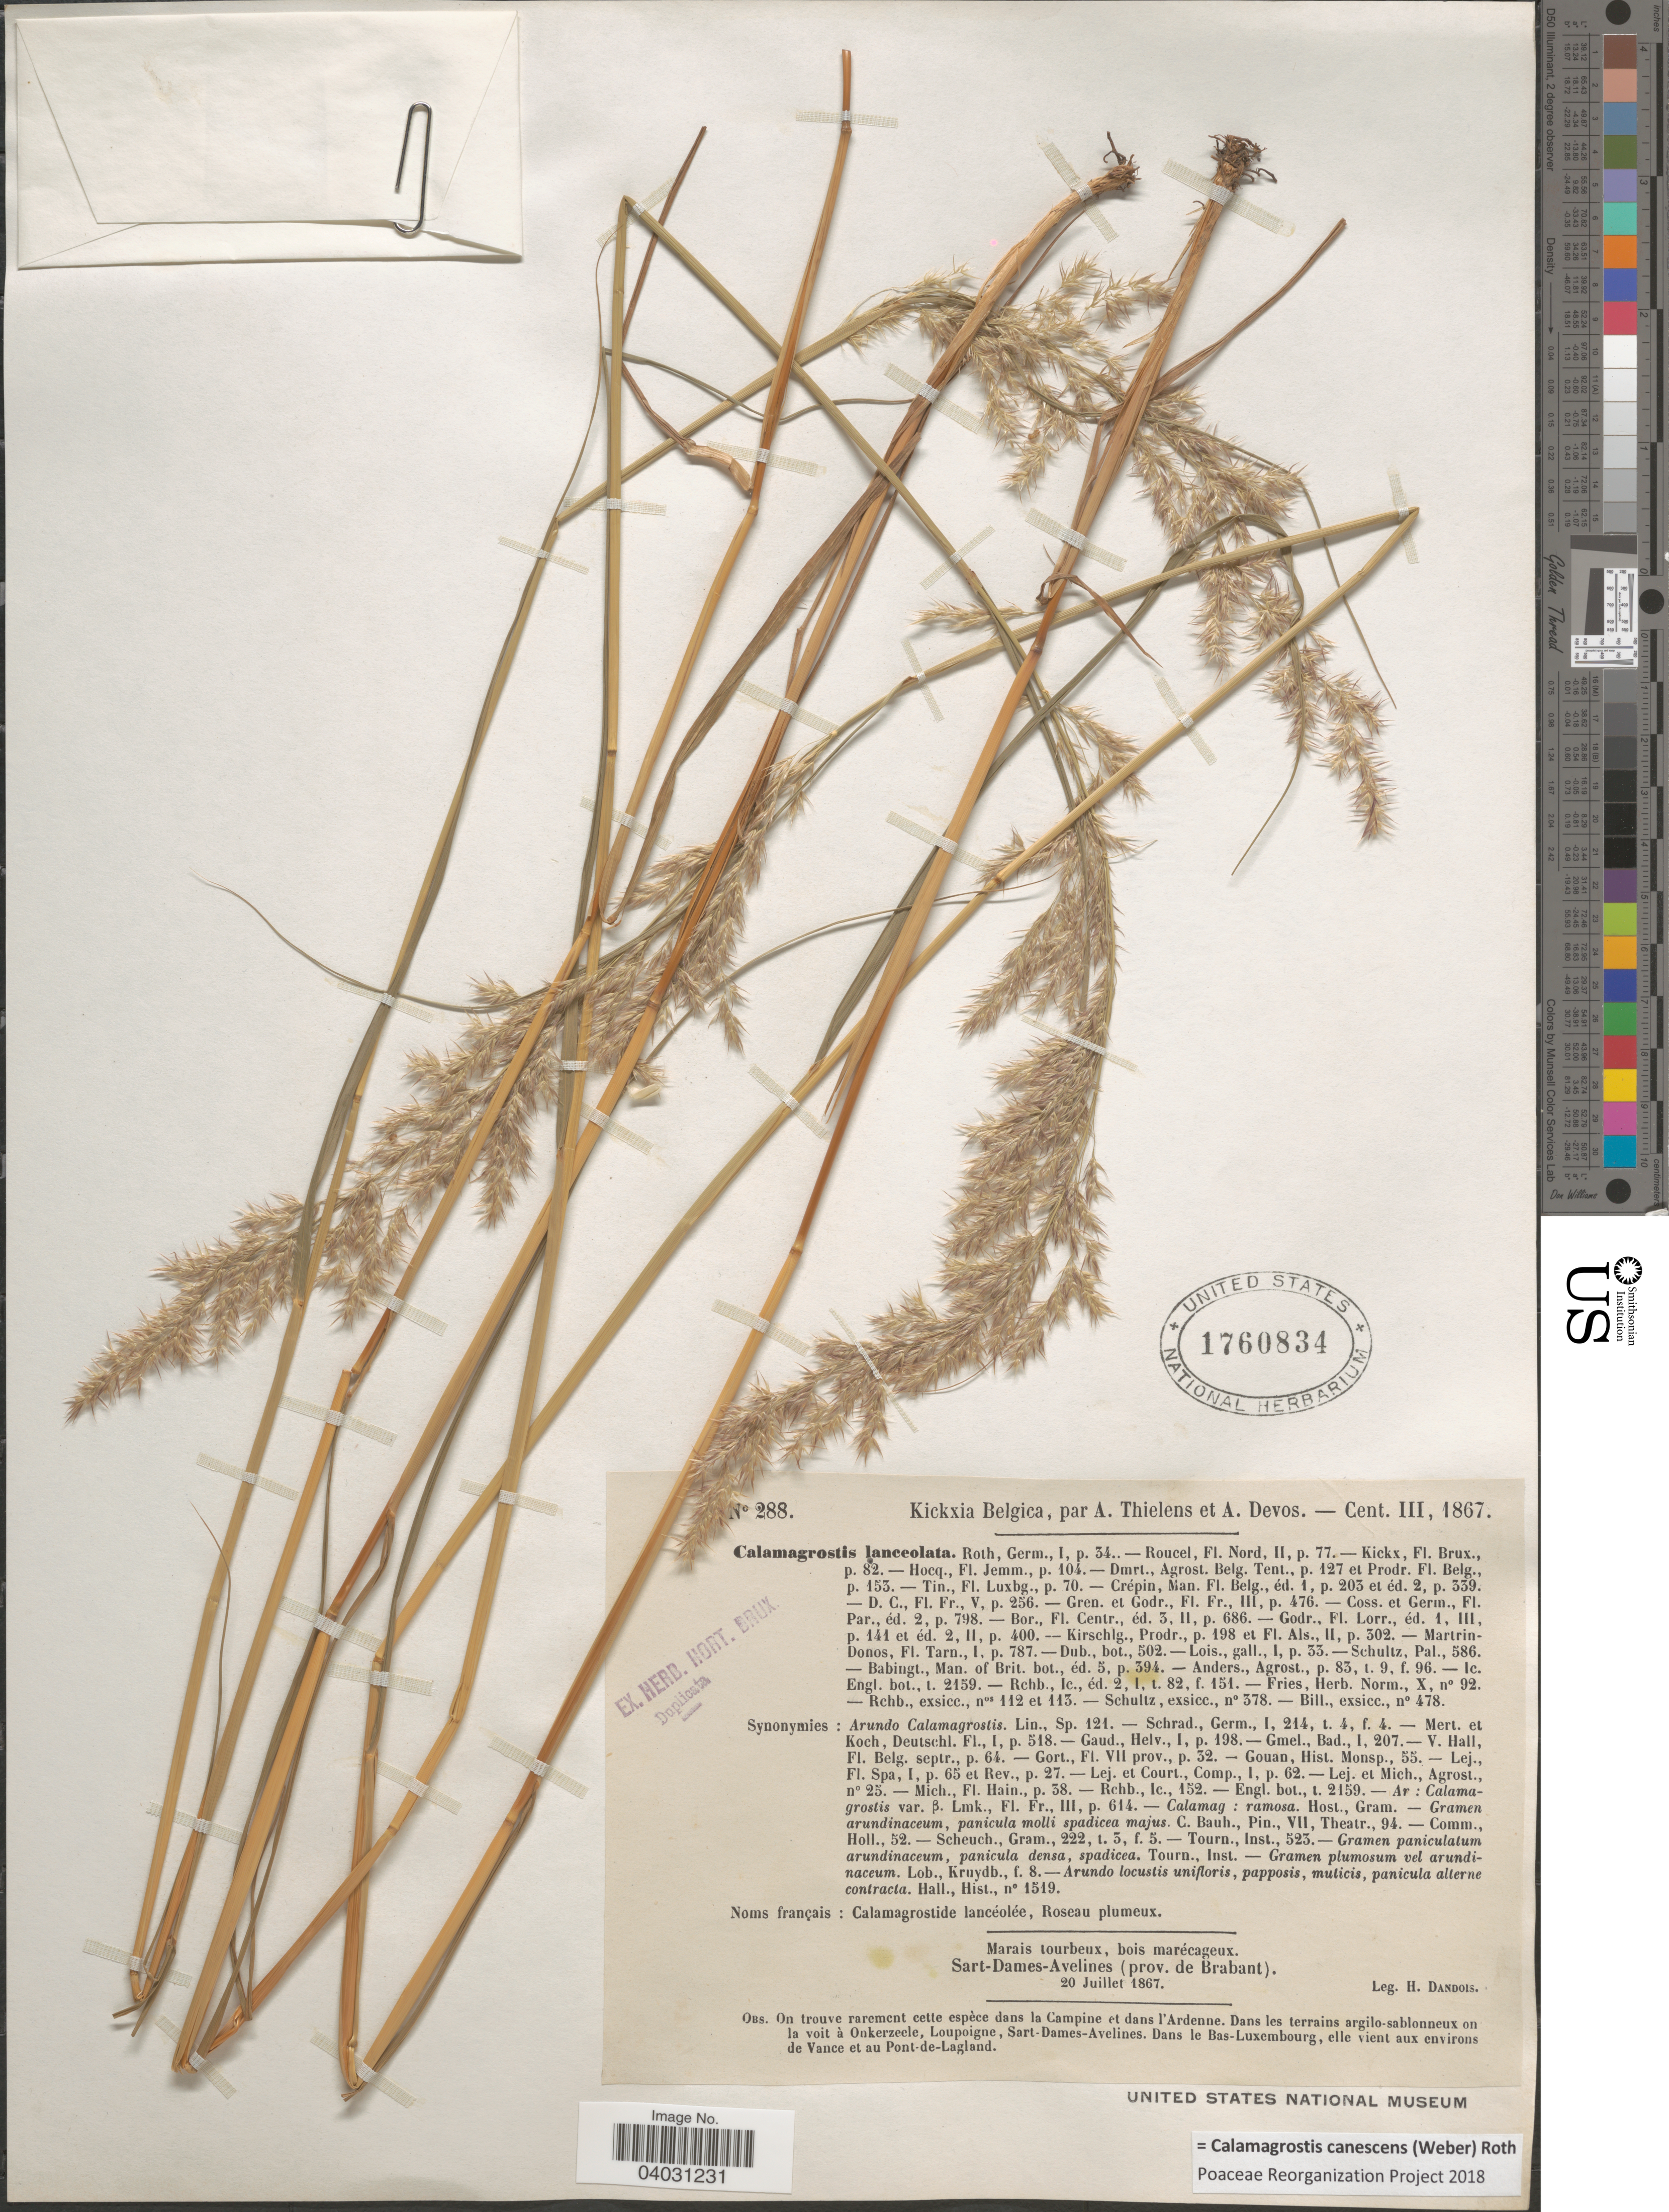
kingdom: Plantae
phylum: Tracheophyta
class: Liliopsida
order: Poales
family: Poaceae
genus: Calamagrostis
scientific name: Calamagrostis canescens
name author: (G.H. Weber) Roth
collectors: H. Dandols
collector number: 288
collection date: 1867-07-20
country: Belgium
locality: Marais tourbeux, bois marécageux. Sart-Dames-Avelines (prov. de Brabant).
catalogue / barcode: US 1760834